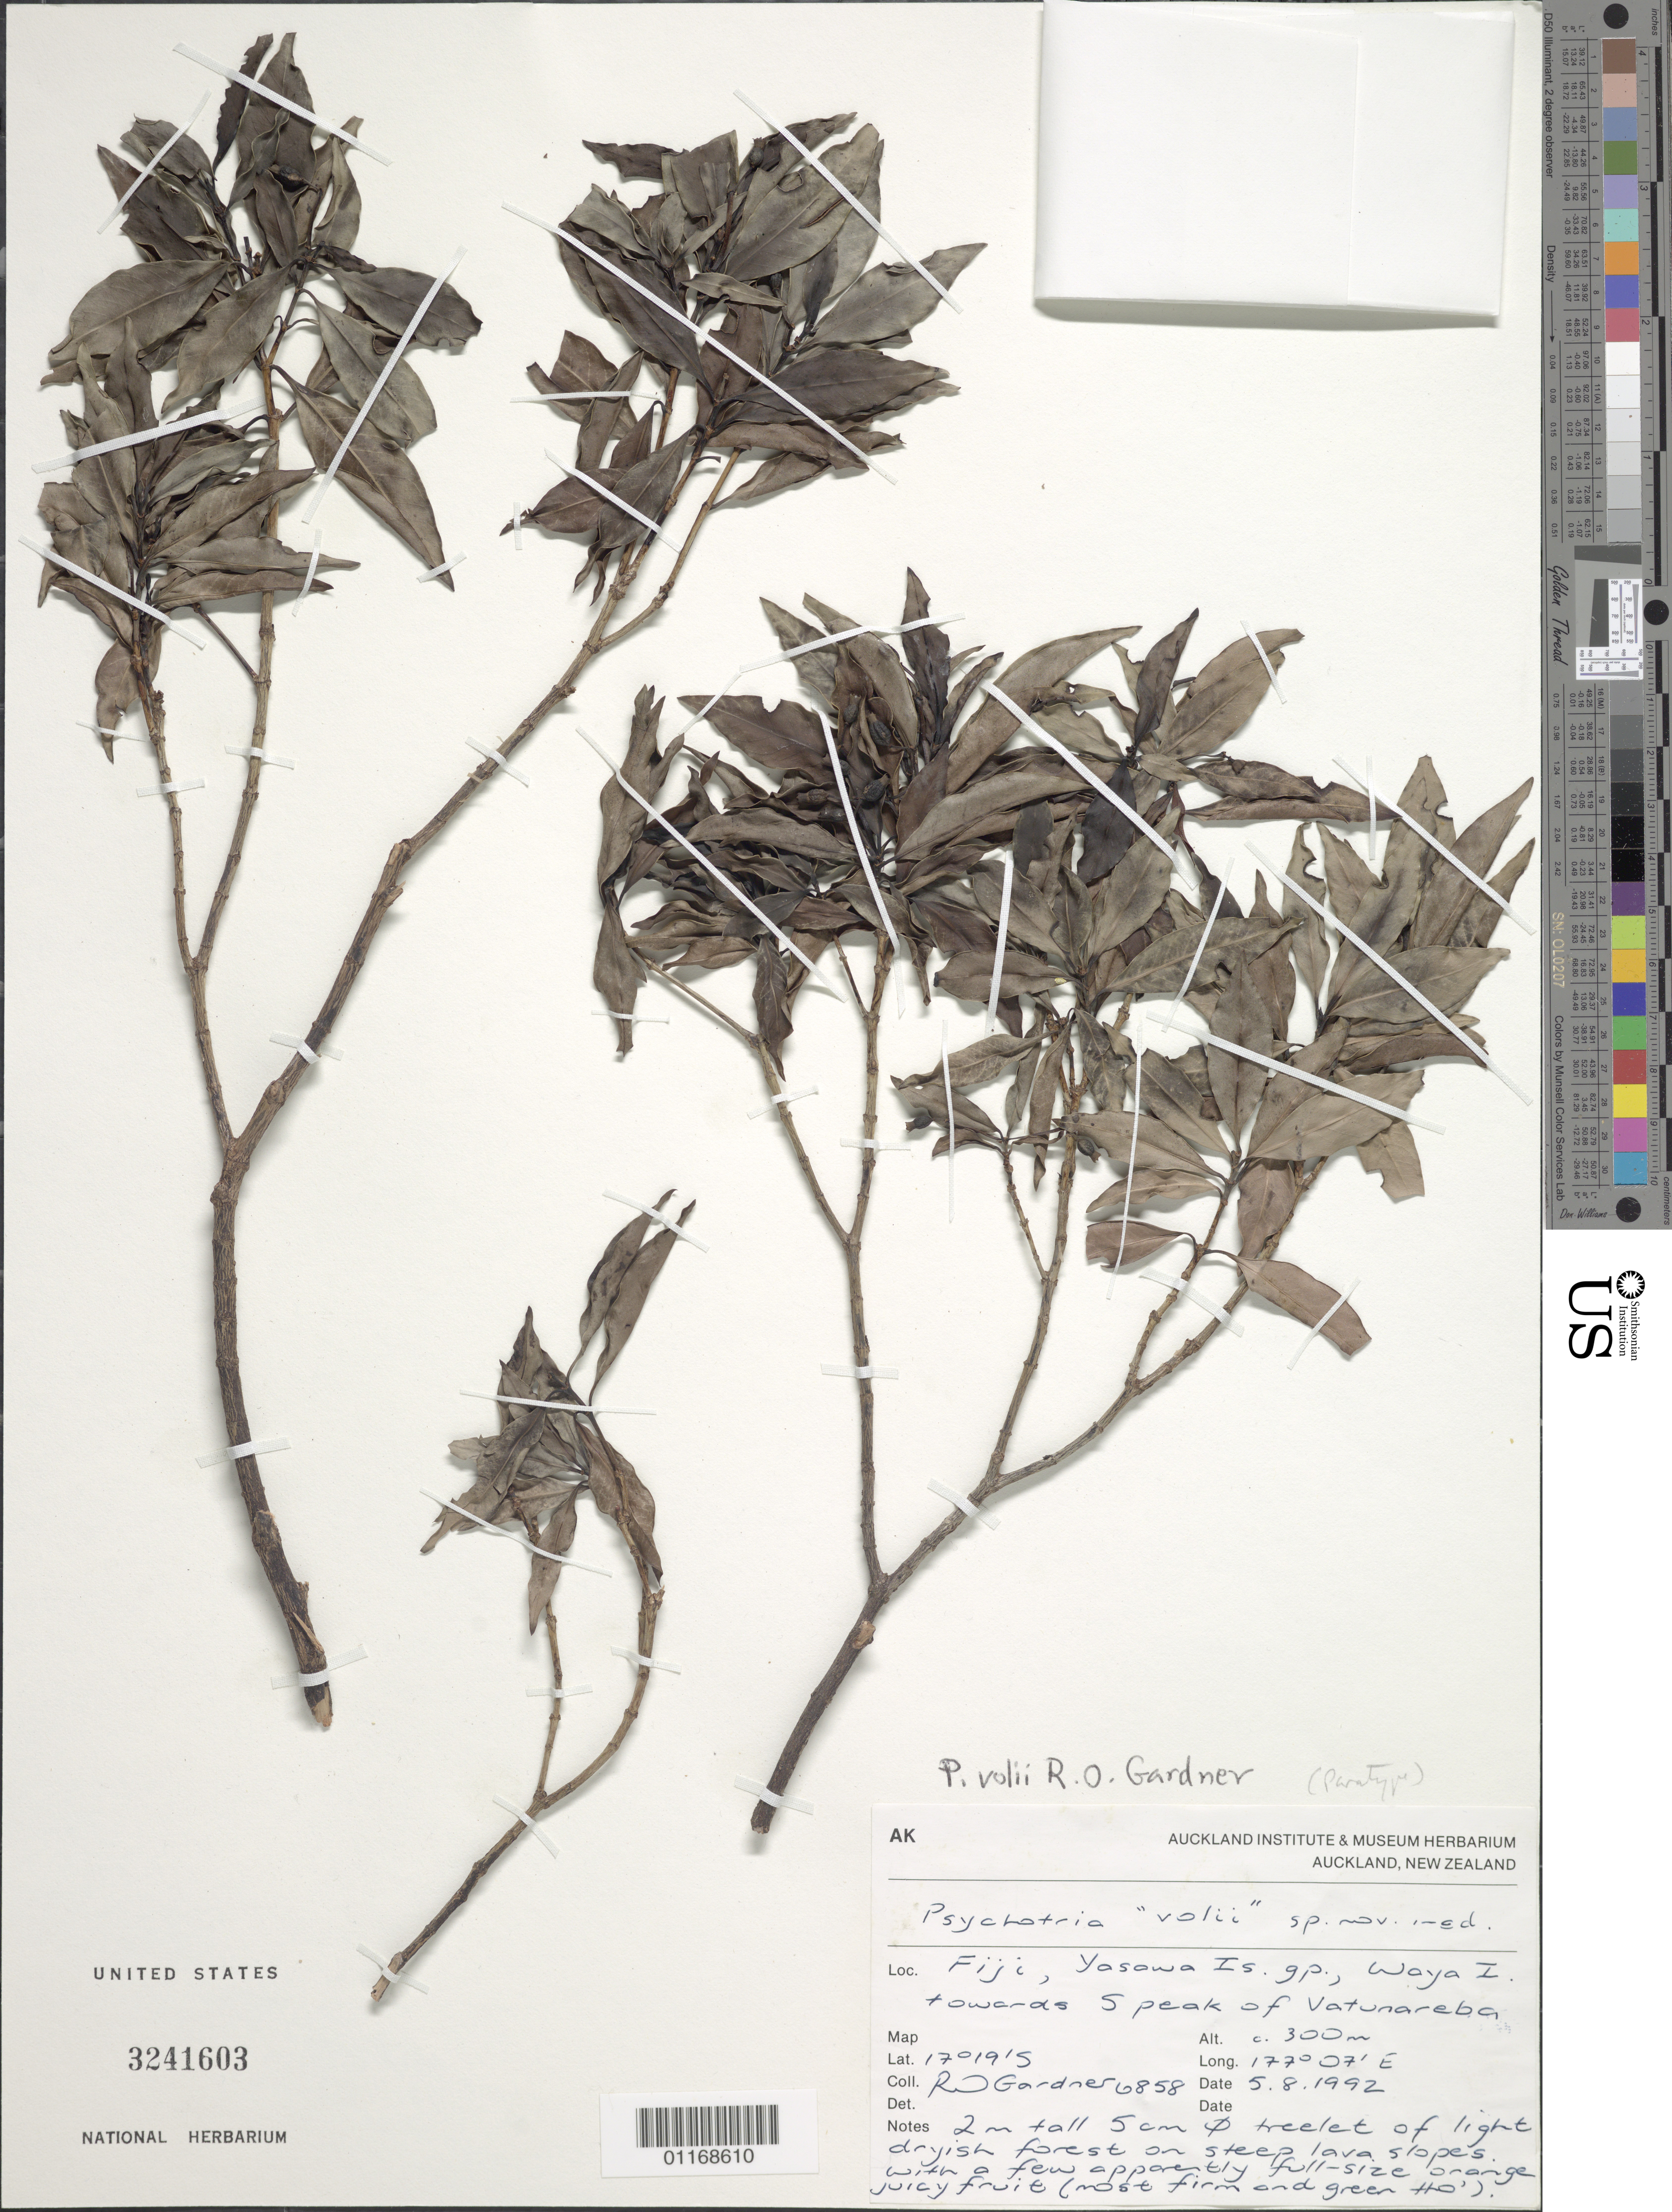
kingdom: Plantae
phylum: Tracheophyta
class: Magnoliopsida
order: Gentianales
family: Rubiaceae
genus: Psychotria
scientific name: Psychotria volii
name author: R.O. Gardner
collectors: R. O. Gardner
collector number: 6858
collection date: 1992-08-05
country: Fiji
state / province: Yasawa Group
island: Waya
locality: Towards S peak of Vatunareba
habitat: Light dryish forest.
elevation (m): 300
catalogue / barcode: US 3241603